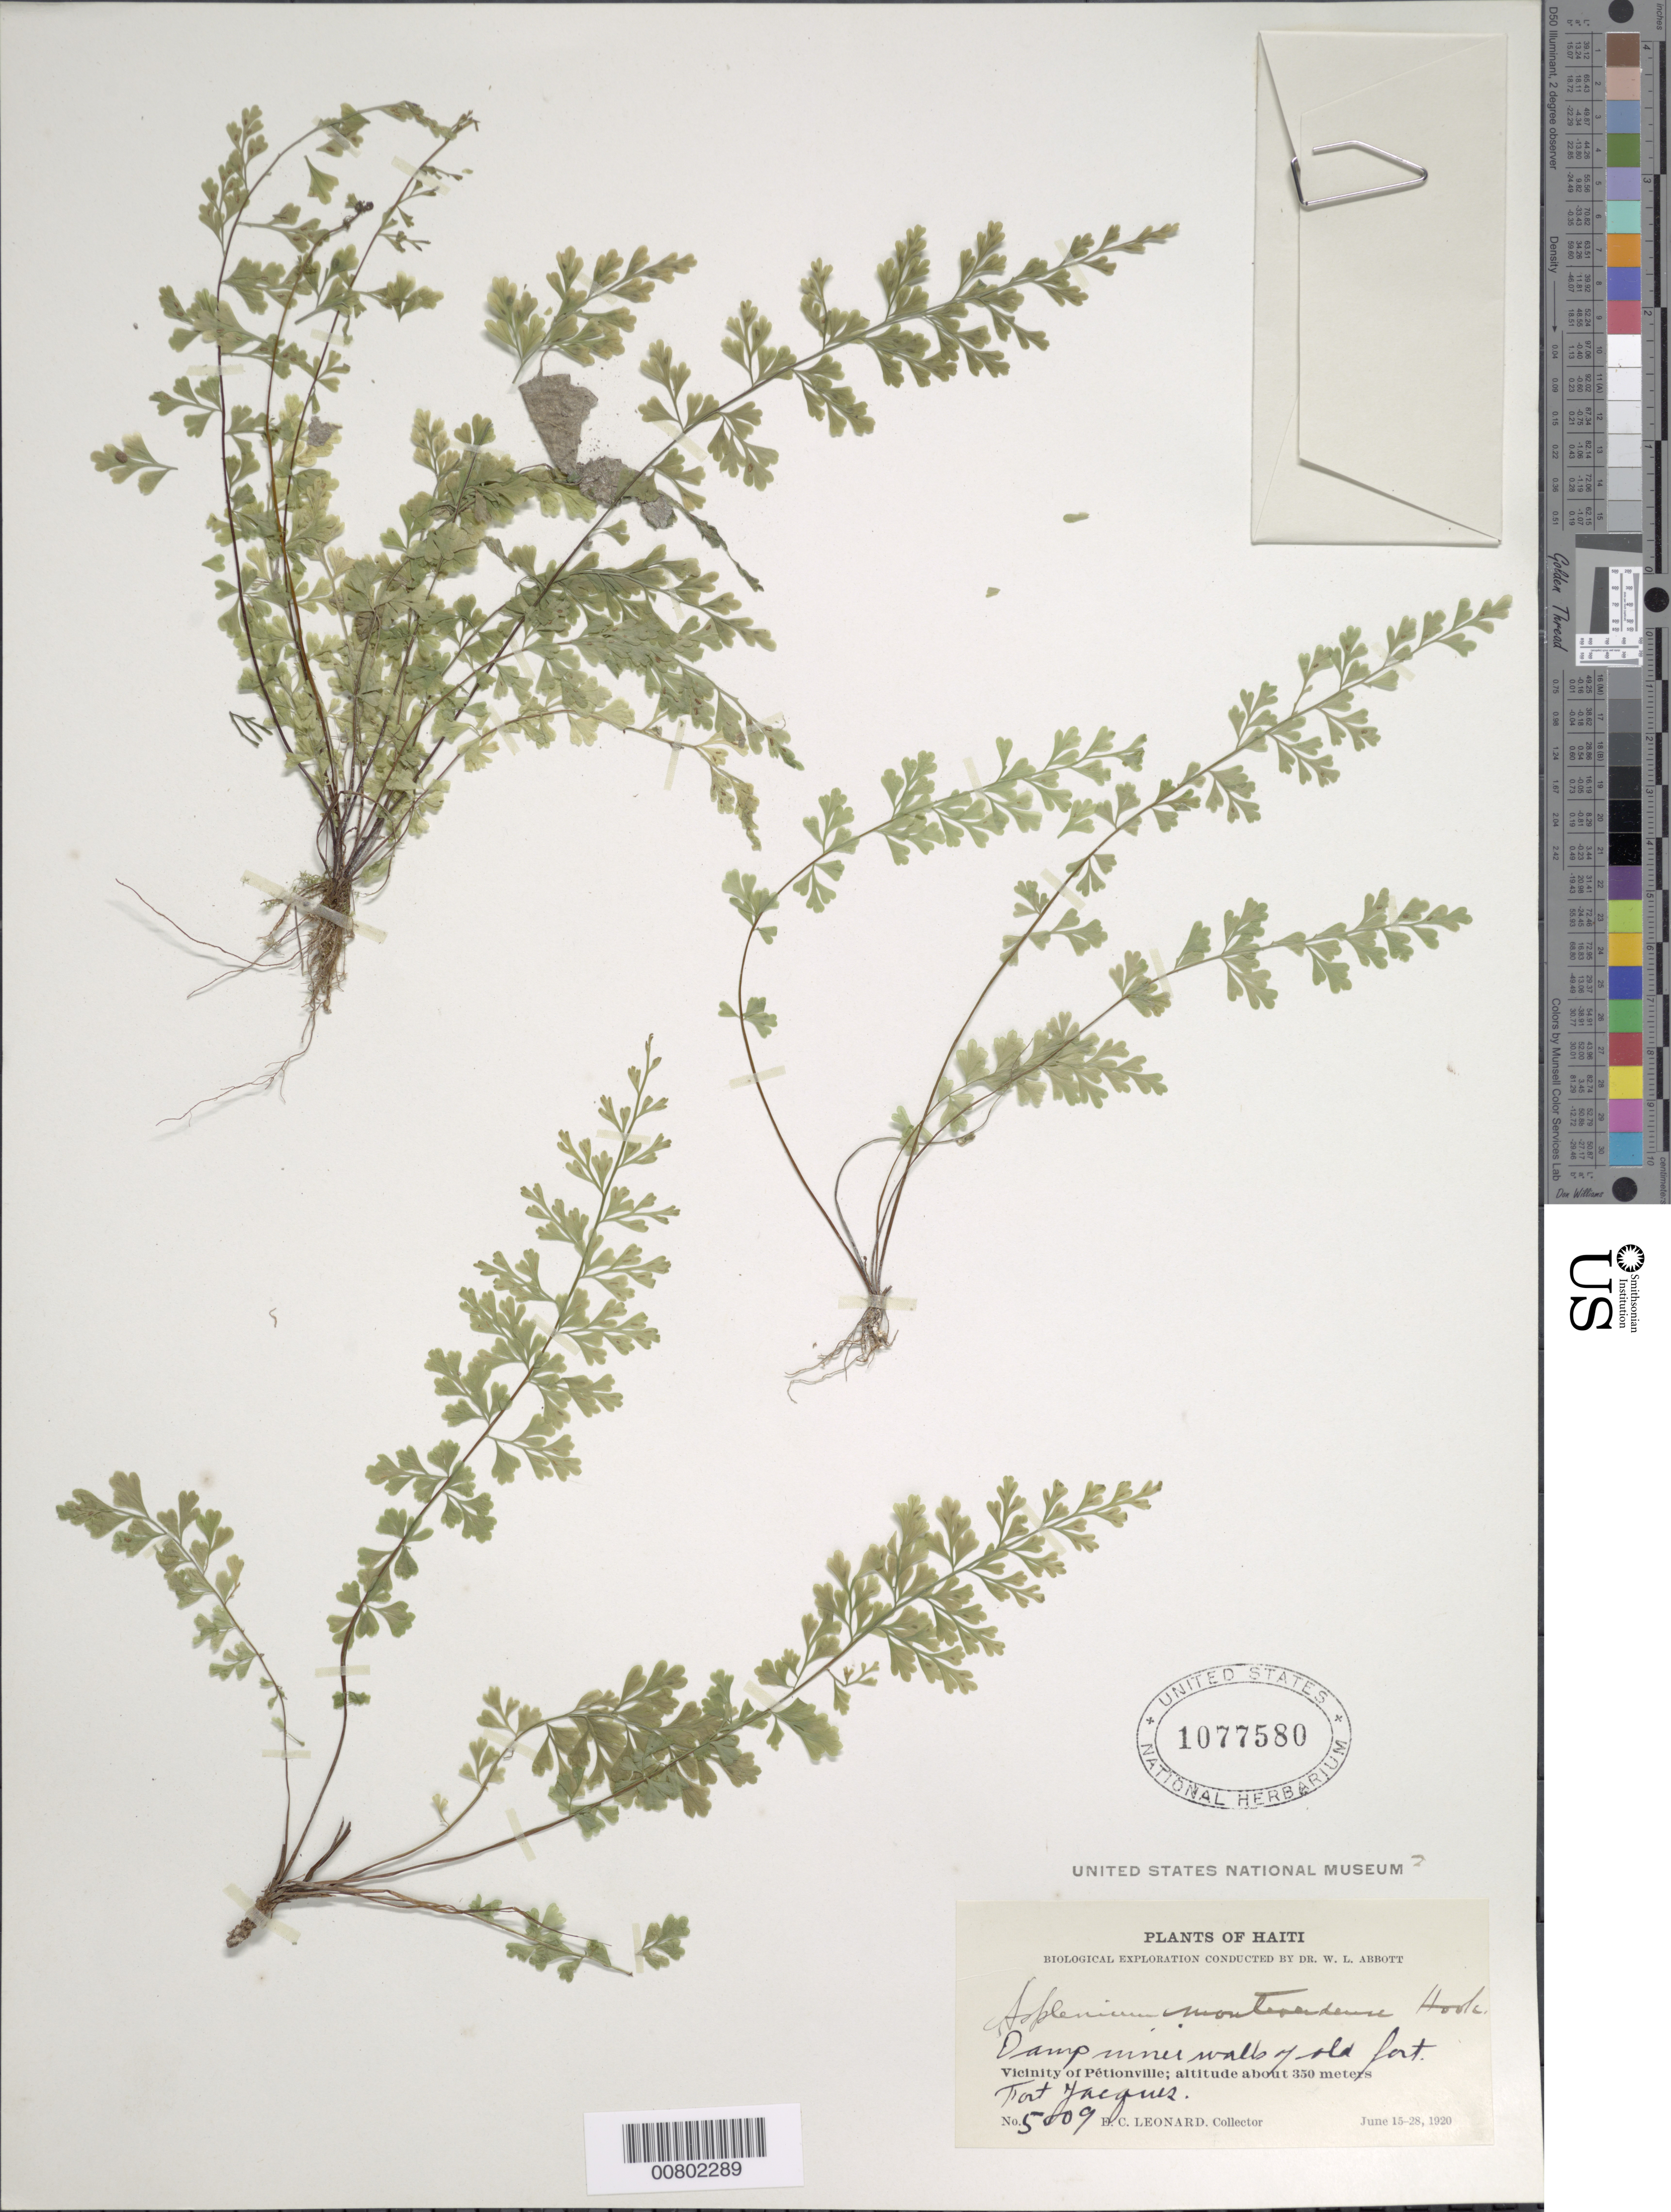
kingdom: Plantae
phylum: Tracheophyta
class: Polypodiopsida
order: Polypodiales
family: Aspleniaceae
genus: Asplenium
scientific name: Asplenium myriophyllum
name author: (Sw.) C. Presl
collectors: E. C. Leonard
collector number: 5009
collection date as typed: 15 Jun 1920 to 28 Jun 1920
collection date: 1920-06-15/1920-06-28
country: Haiti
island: Hispaniola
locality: Pétionville, Fort Jacques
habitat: Damp inner walls of old fort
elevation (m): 350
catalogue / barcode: US 1077580